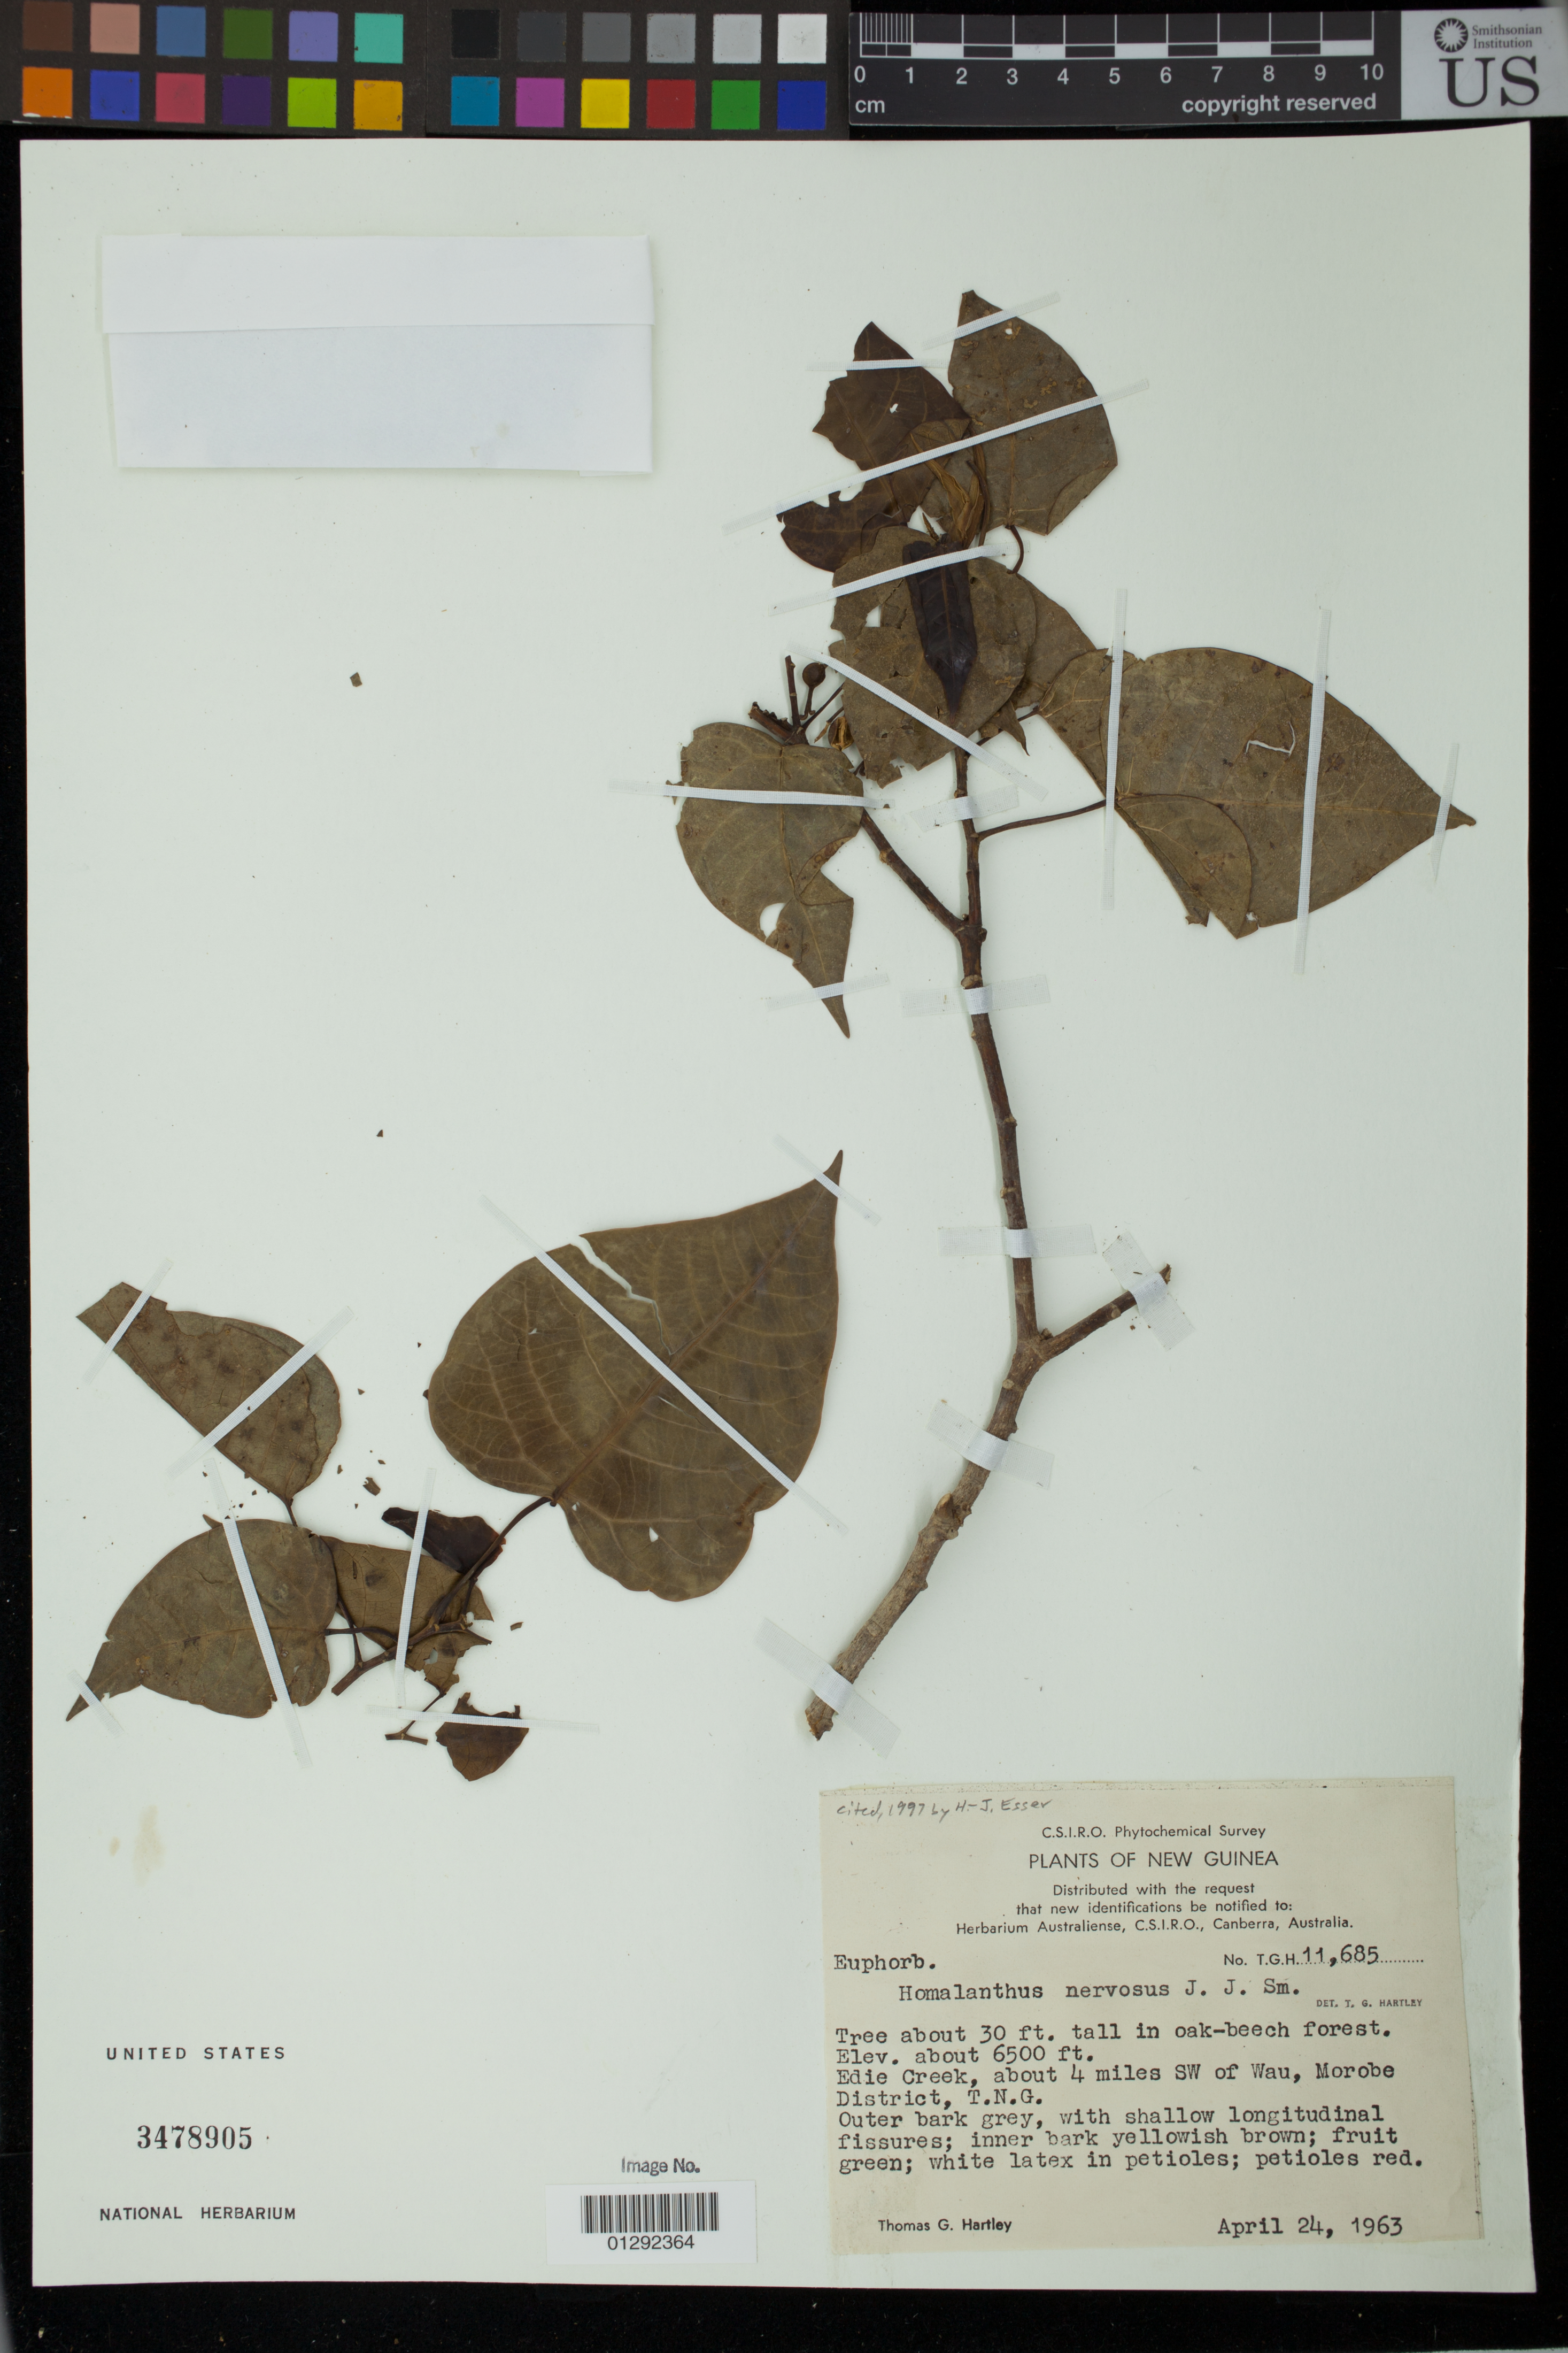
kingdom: Plantae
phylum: Tracheophyta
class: Magnoliopsida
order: Malpighiales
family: Euphorbiaceae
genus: Homalanthus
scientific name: Homalanthus nervosus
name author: J.J. Sm.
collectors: T. G. Hartley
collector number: T. G. H. 11685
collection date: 1963-04-24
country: Papua New Guinea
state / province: Morobe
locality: Edie Creek Road - about 4 miles SW of Wau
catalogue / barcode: US 3478905